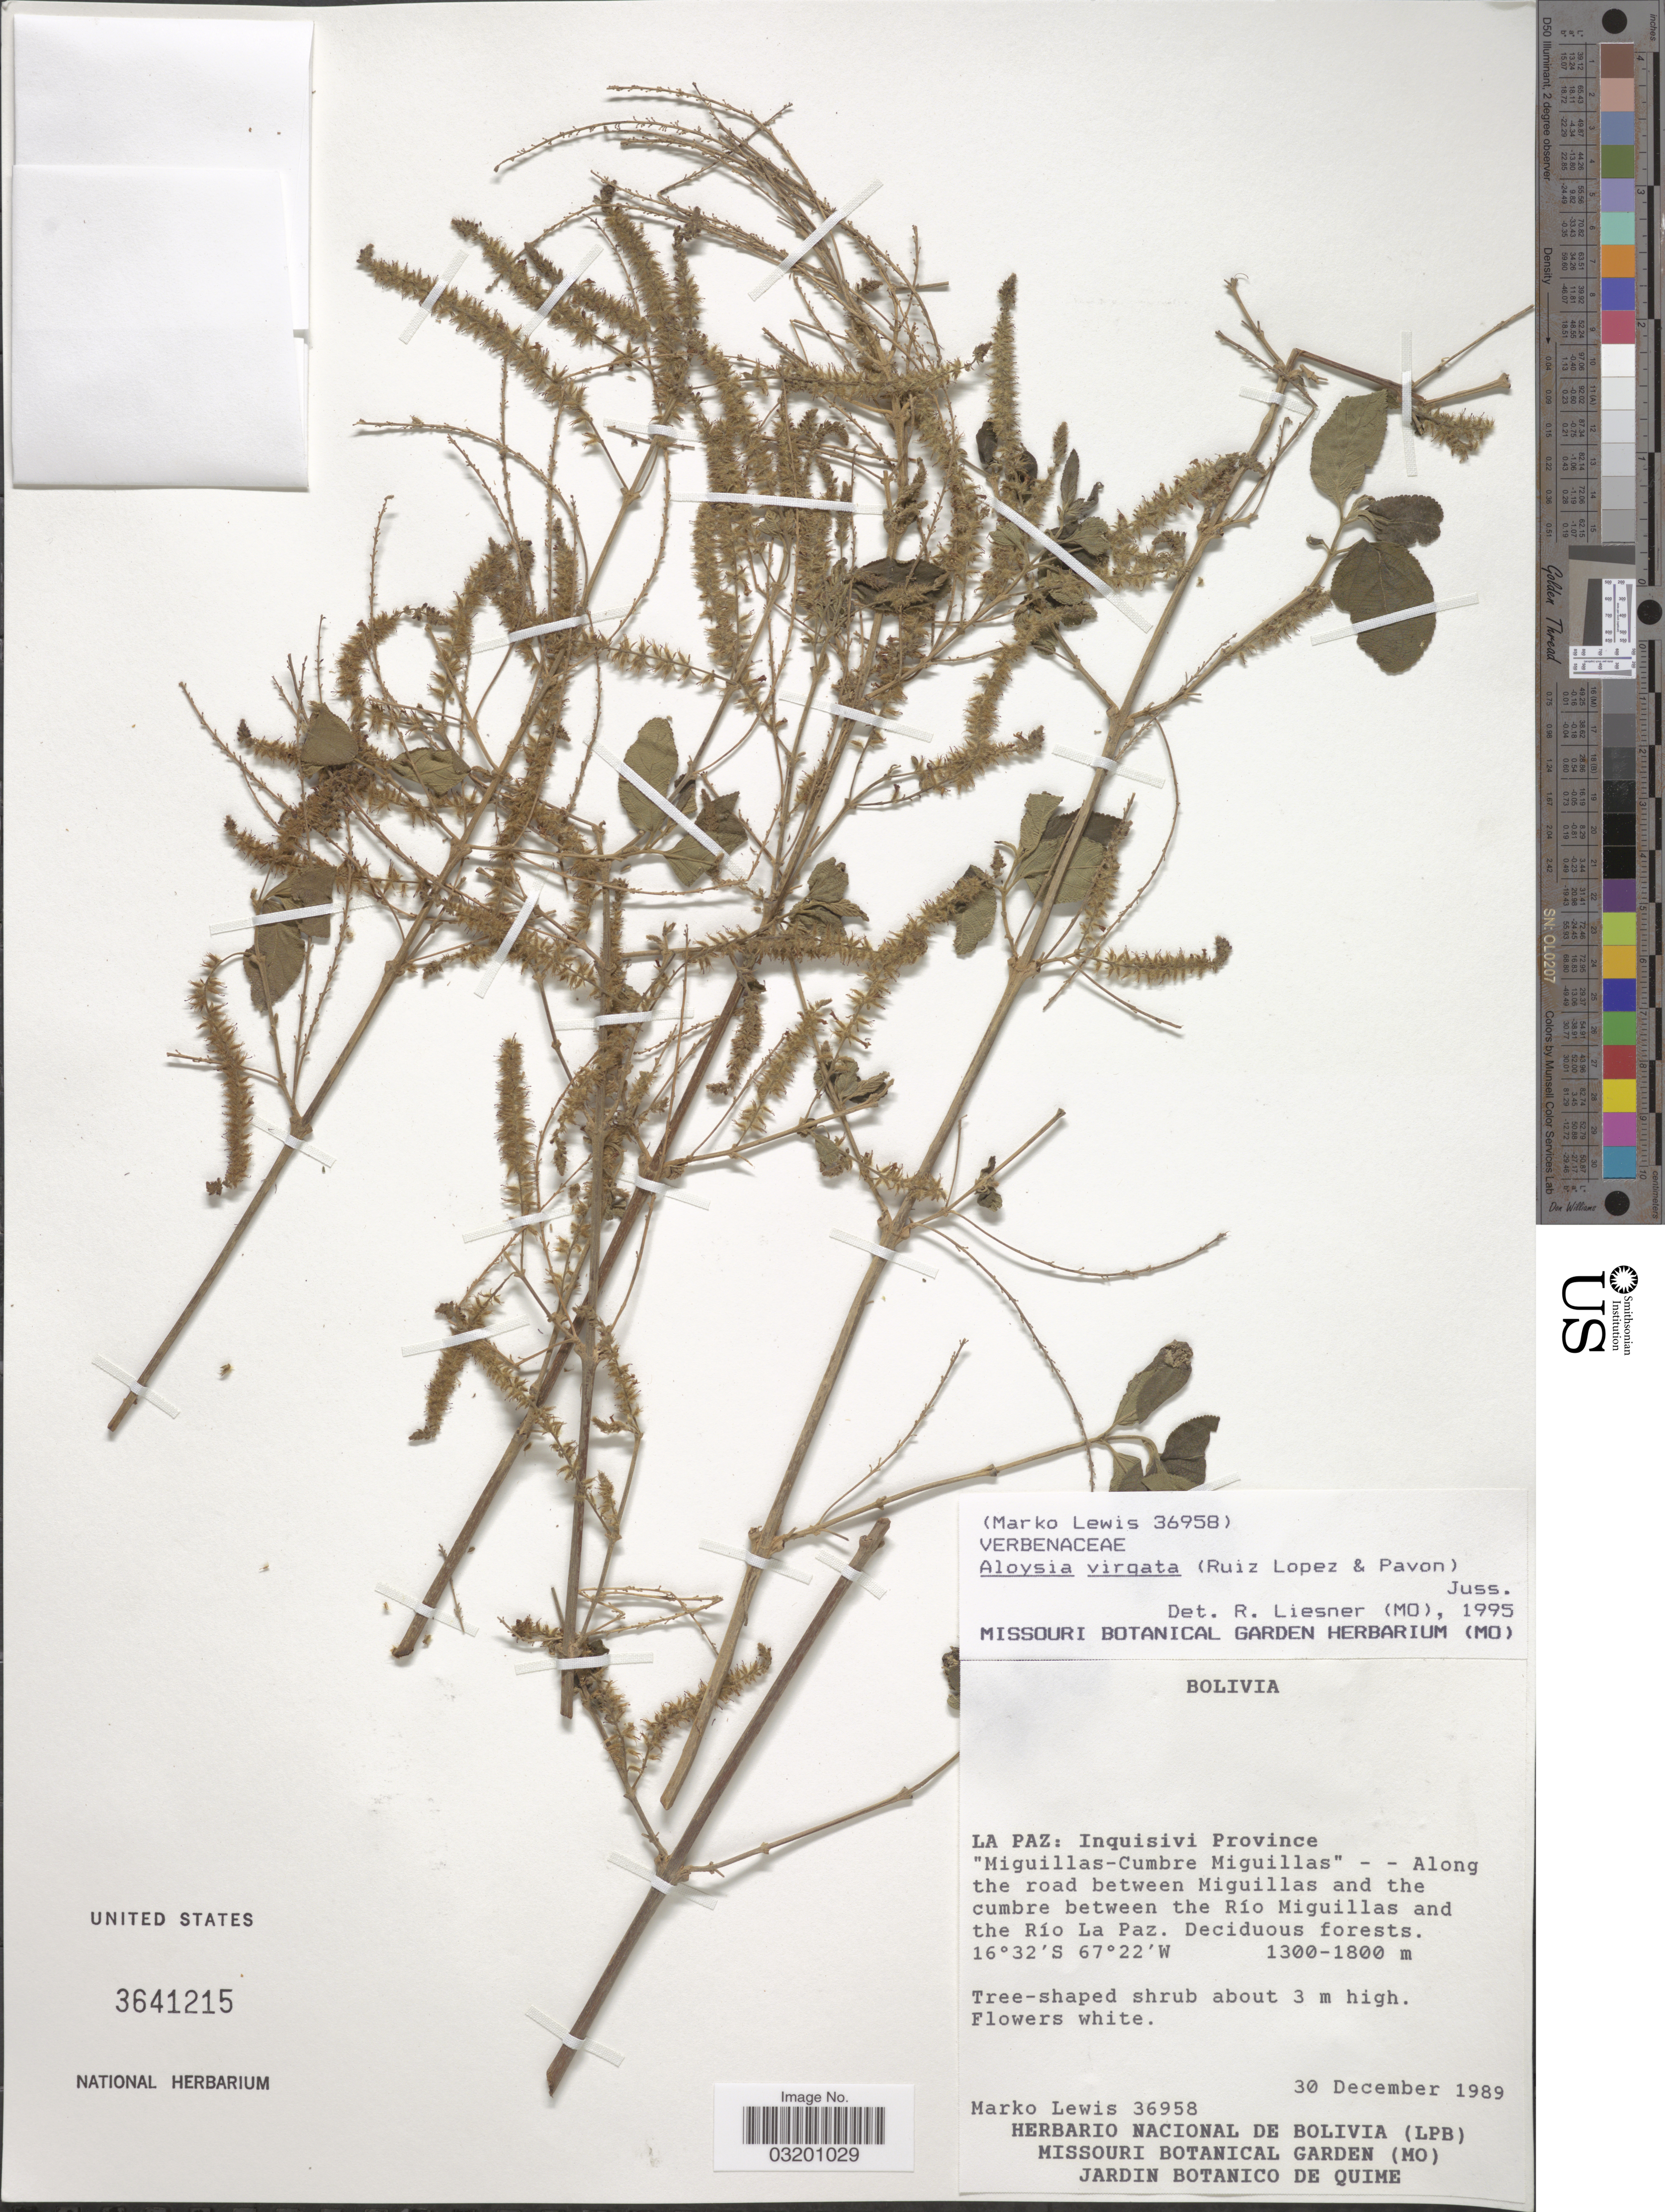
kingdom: Plantae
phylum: Tracheophyta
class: Magnoliopsida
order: Lamiales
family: Verbenaceae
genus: Aloysia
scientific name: Aloysia virgata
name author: (Ruiz & Pav.) Juss.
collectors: M. A. Lewis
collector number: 36958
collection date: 1989-12-30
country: Bolivia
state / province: La Paz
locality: Inquisivi Province, "Miguillas-Cumbre Miguillas" - - Along the road between Miguillas and the cumbre between the Río Miguillas and the Río La Paz.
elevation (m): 1300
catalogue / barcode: US 3641215